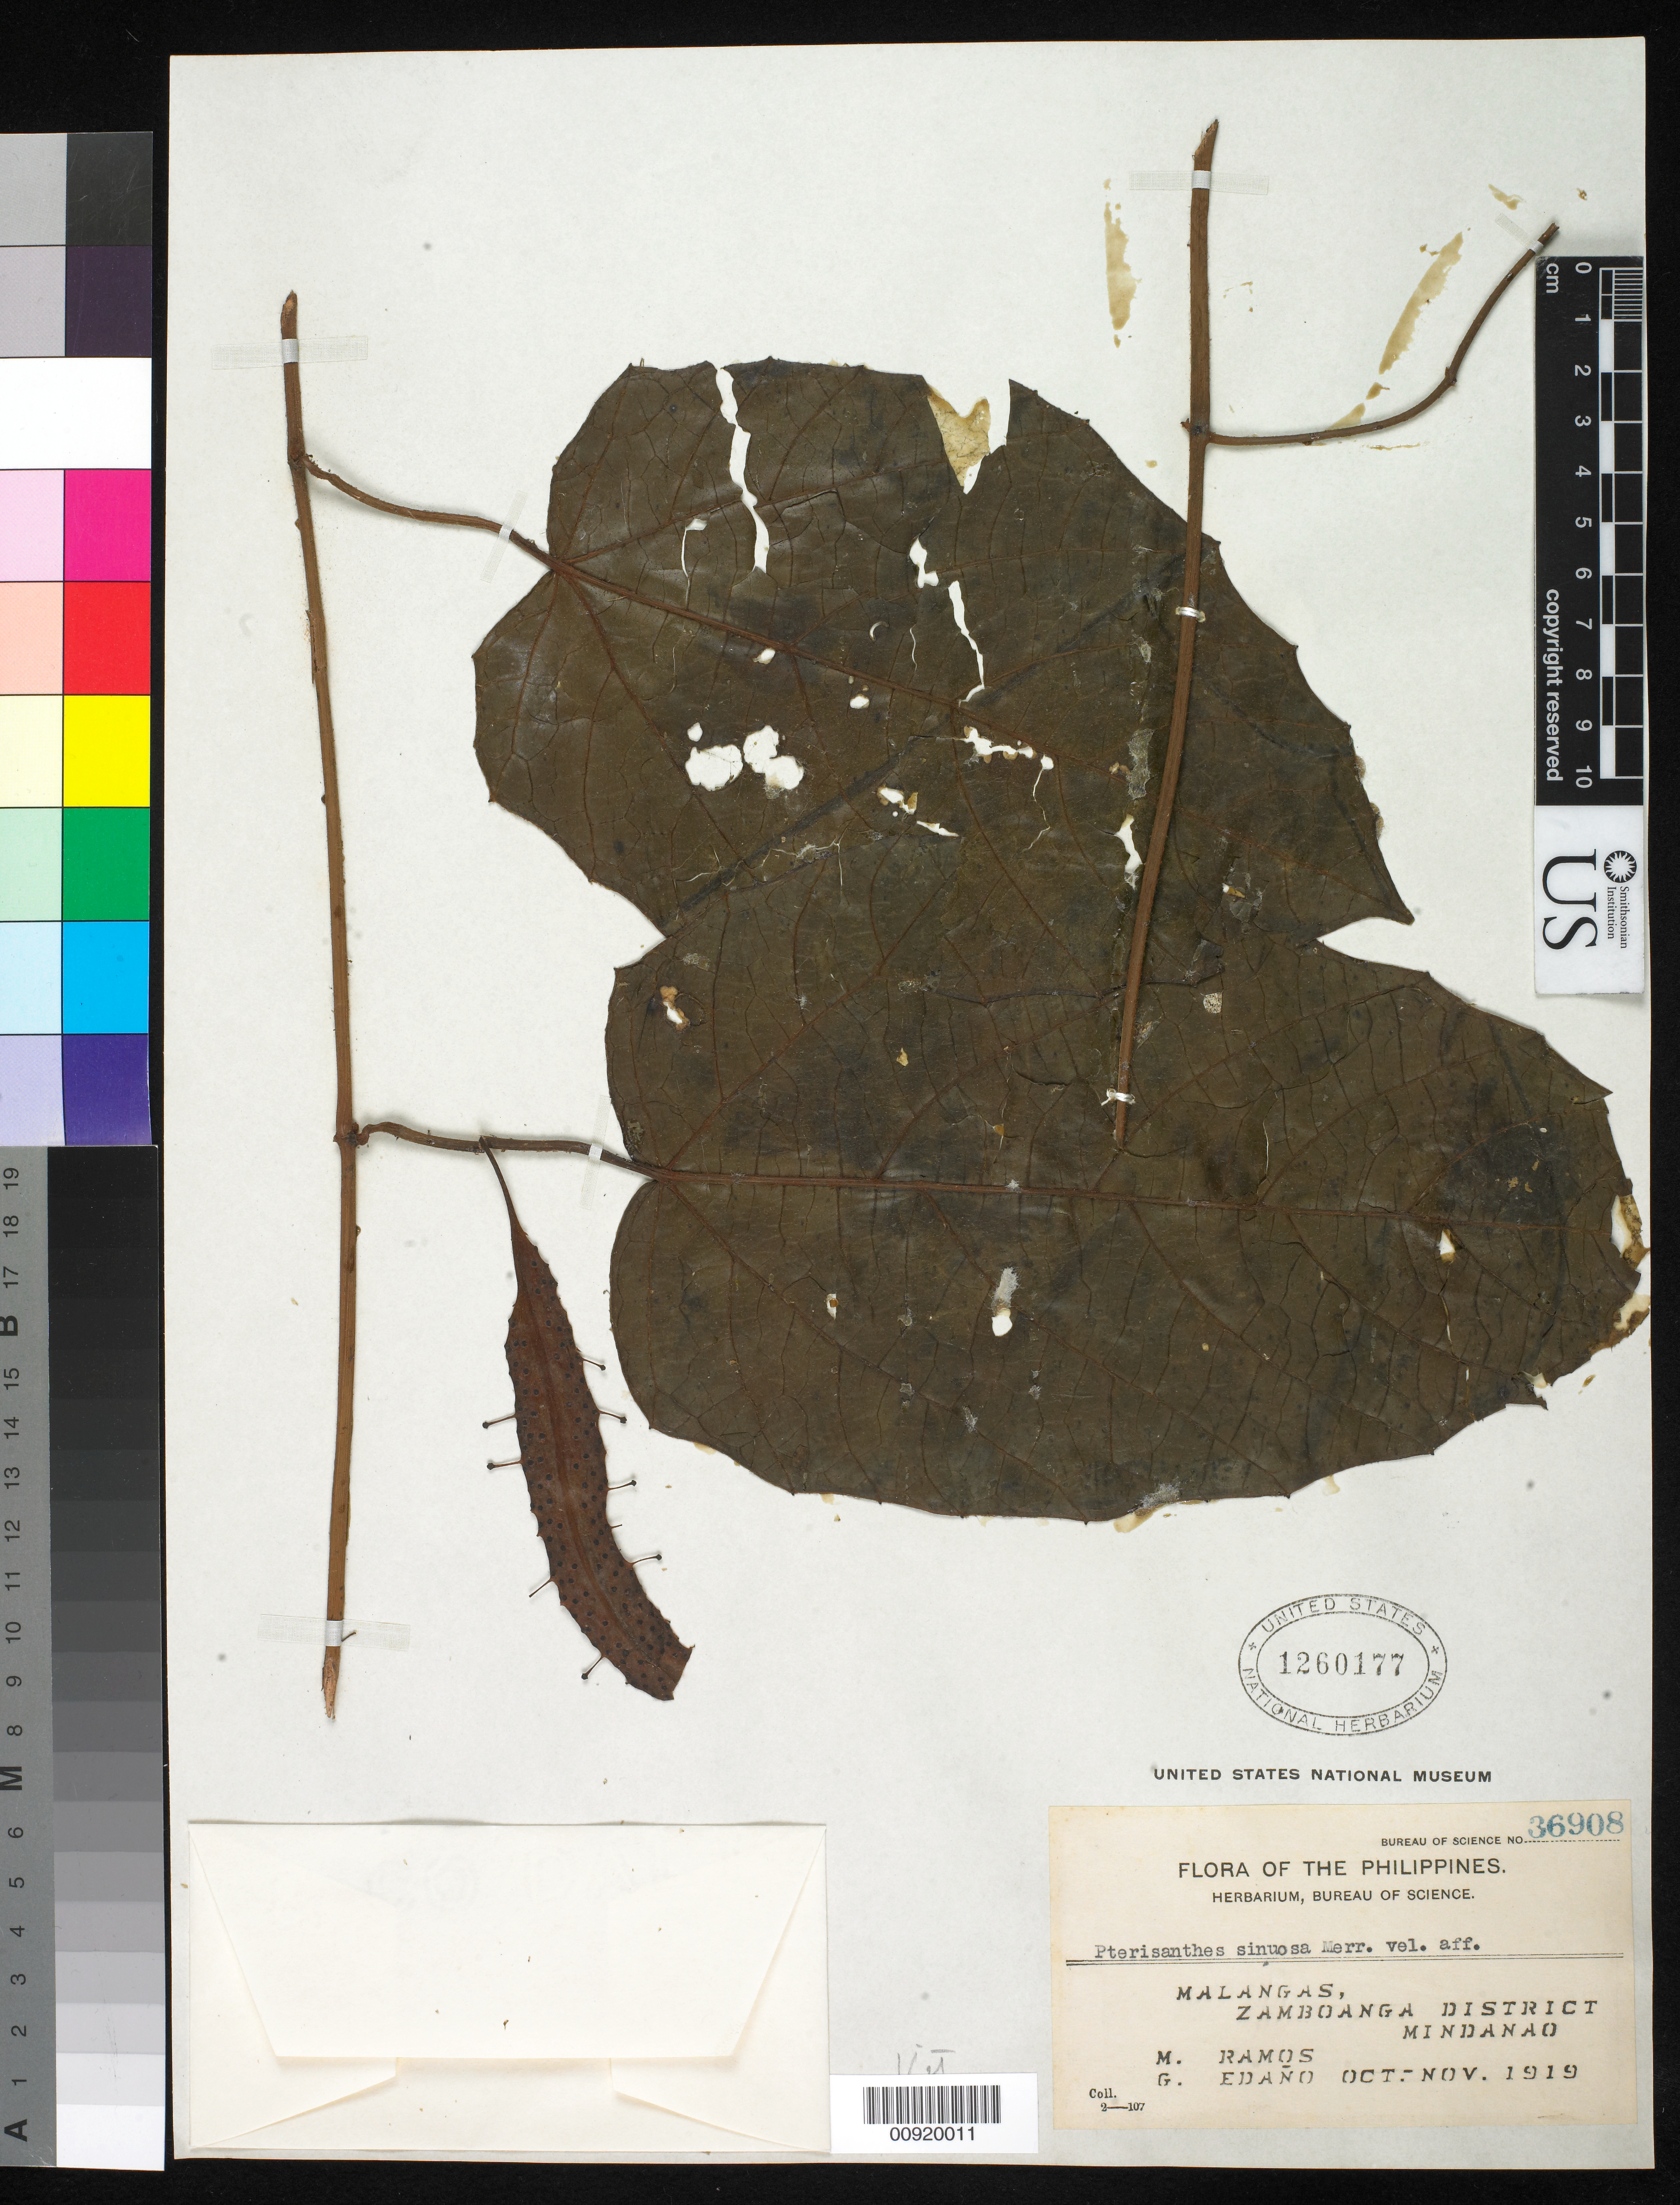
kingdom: Plantae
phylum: Tracheophyta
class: Magnoliopsida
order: Vitales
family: Vitaceae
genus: Pterisanthes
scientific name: Pterisanthes sinuosa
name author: Merr.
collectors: M. Ramos & G. Edaño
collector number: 2-107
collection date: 1919-10/1919-11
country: Philippines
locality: Malangas, Zamboanga District, Minanao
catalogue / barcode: US 1260177